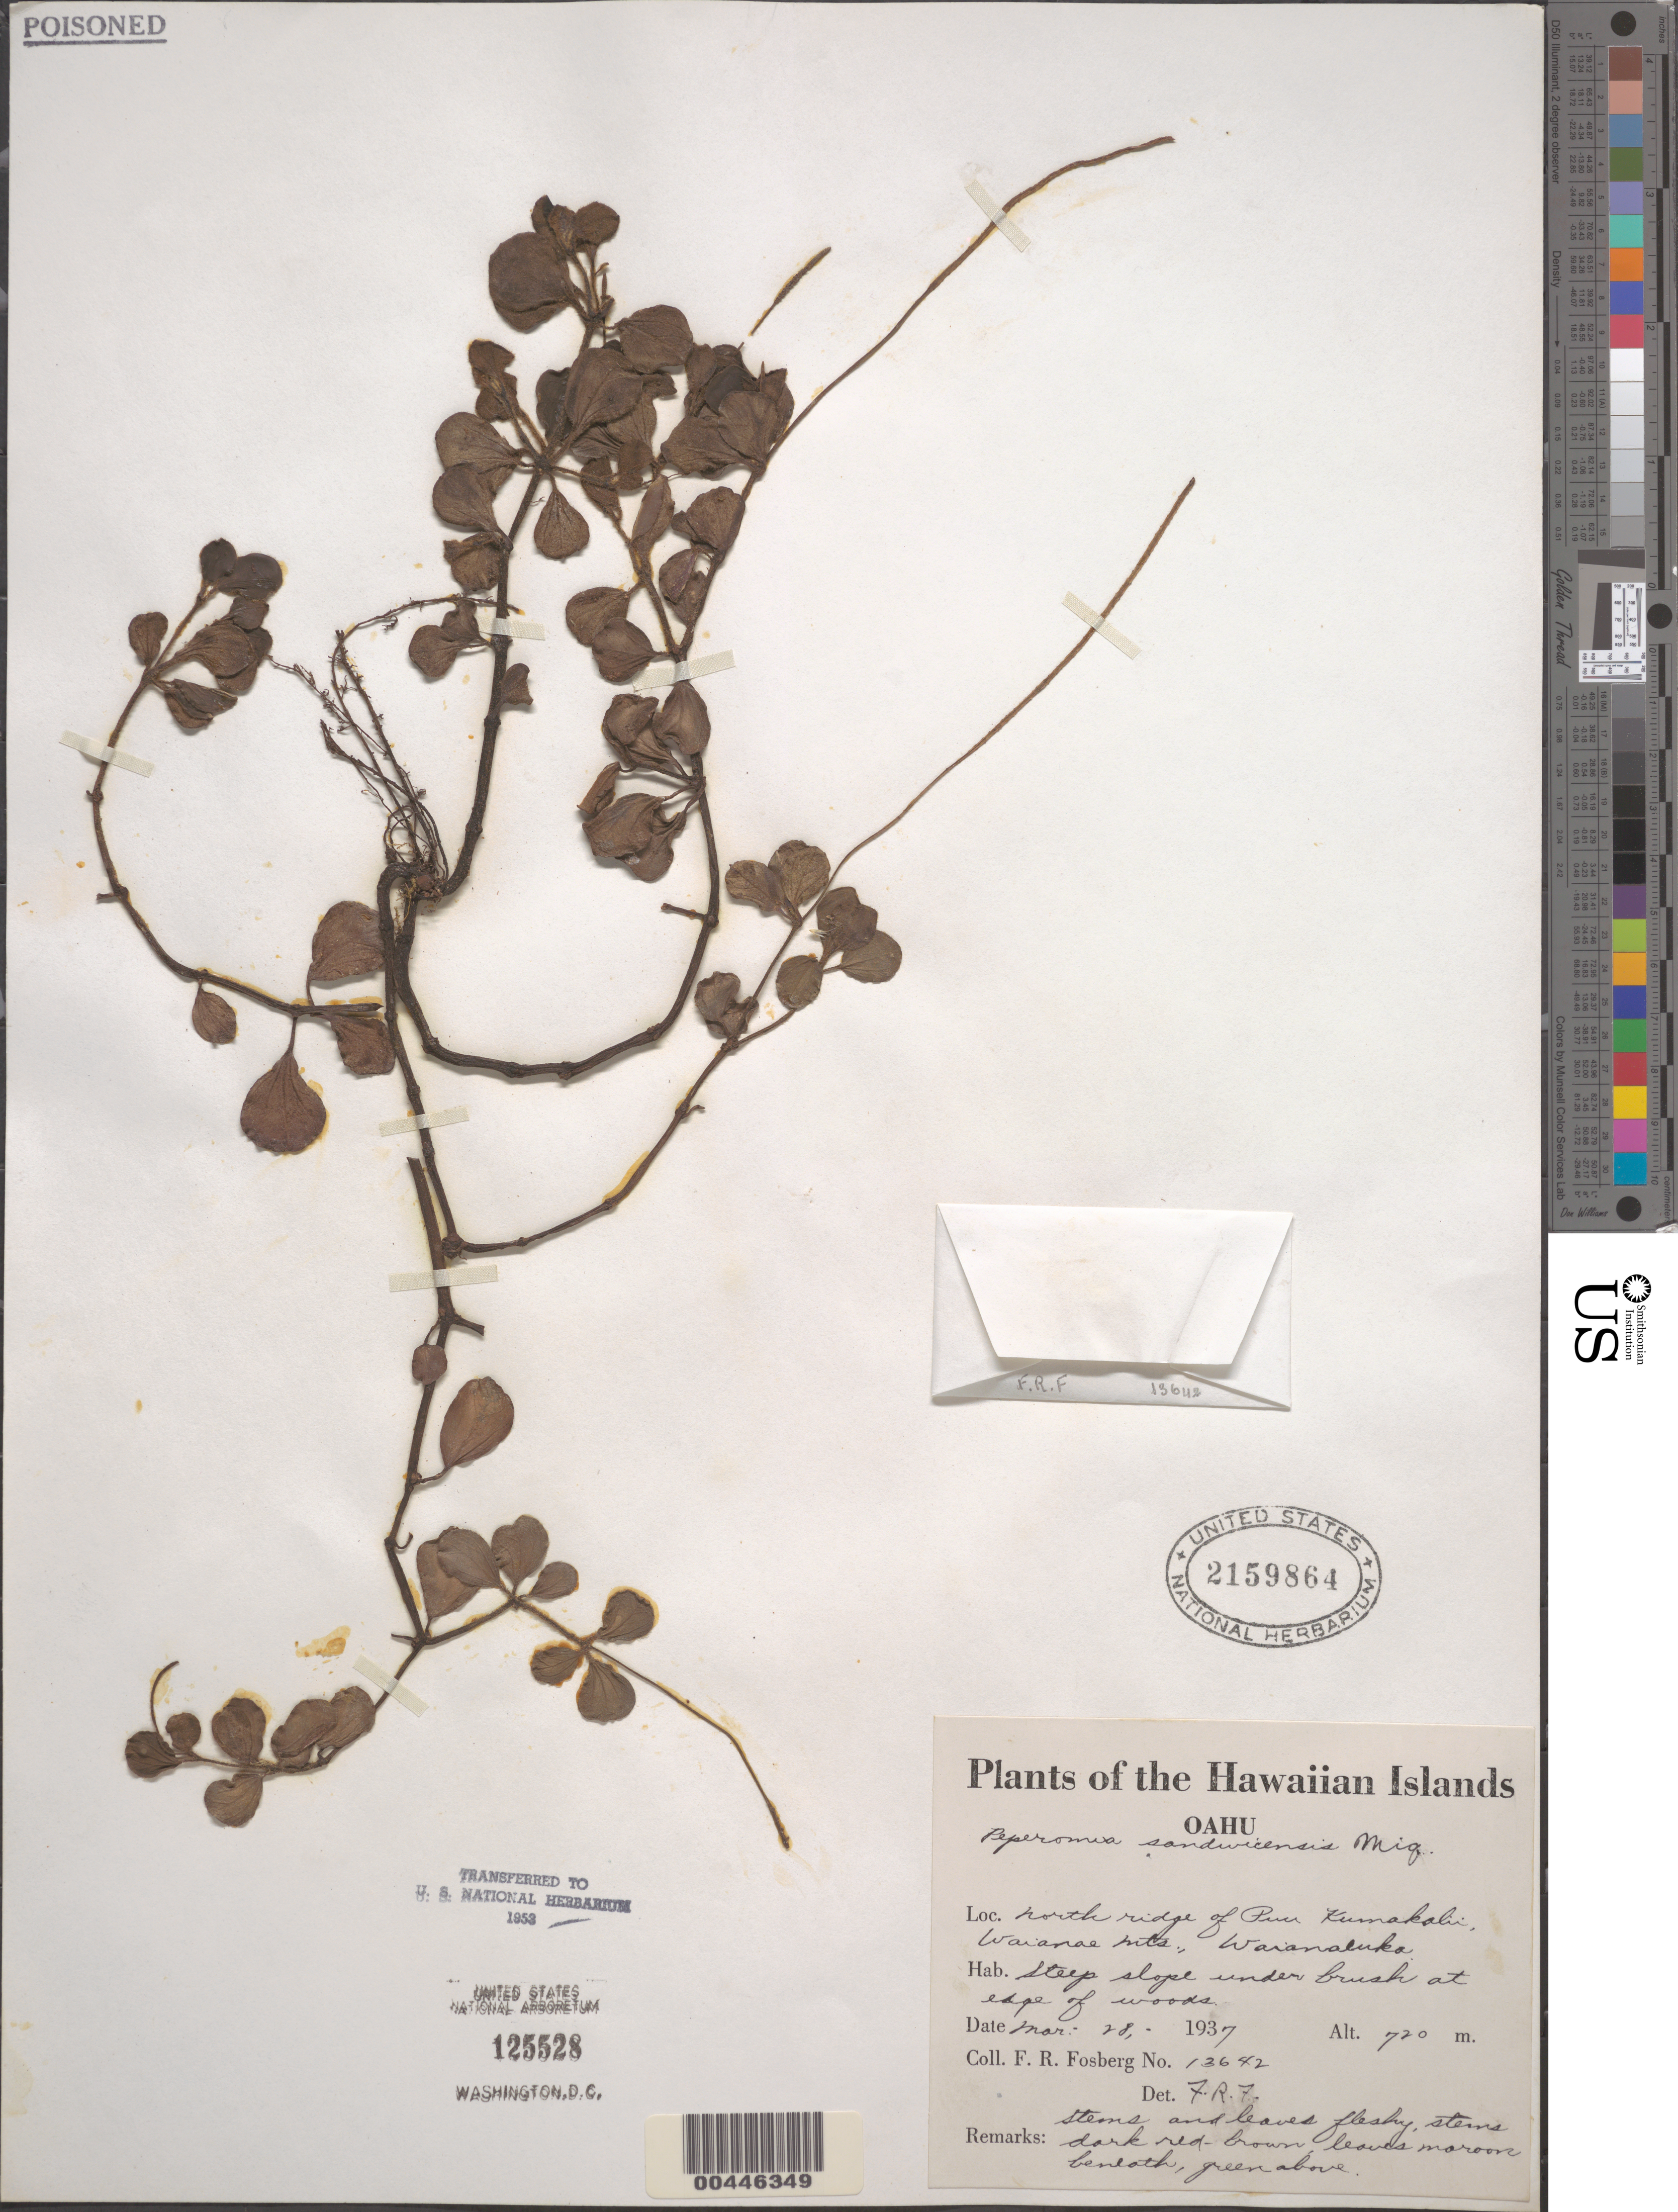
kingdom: Plantae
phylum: Tracheophyta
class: Magnoliopsida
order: Piperales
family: Piperaceae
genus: Peperomia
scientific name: Peperomia sandwicensis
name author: Miq.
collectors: F. R. Fosberg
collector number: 13642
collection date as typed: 28 Mar 1937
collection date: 1937-03-28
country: United States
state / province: Hawaii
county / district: Honolulu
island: Oahu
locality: N ridge of Puu Kumakalii, Waianae Mts, Waianaeuka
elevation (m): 720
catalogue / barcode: US 2159864